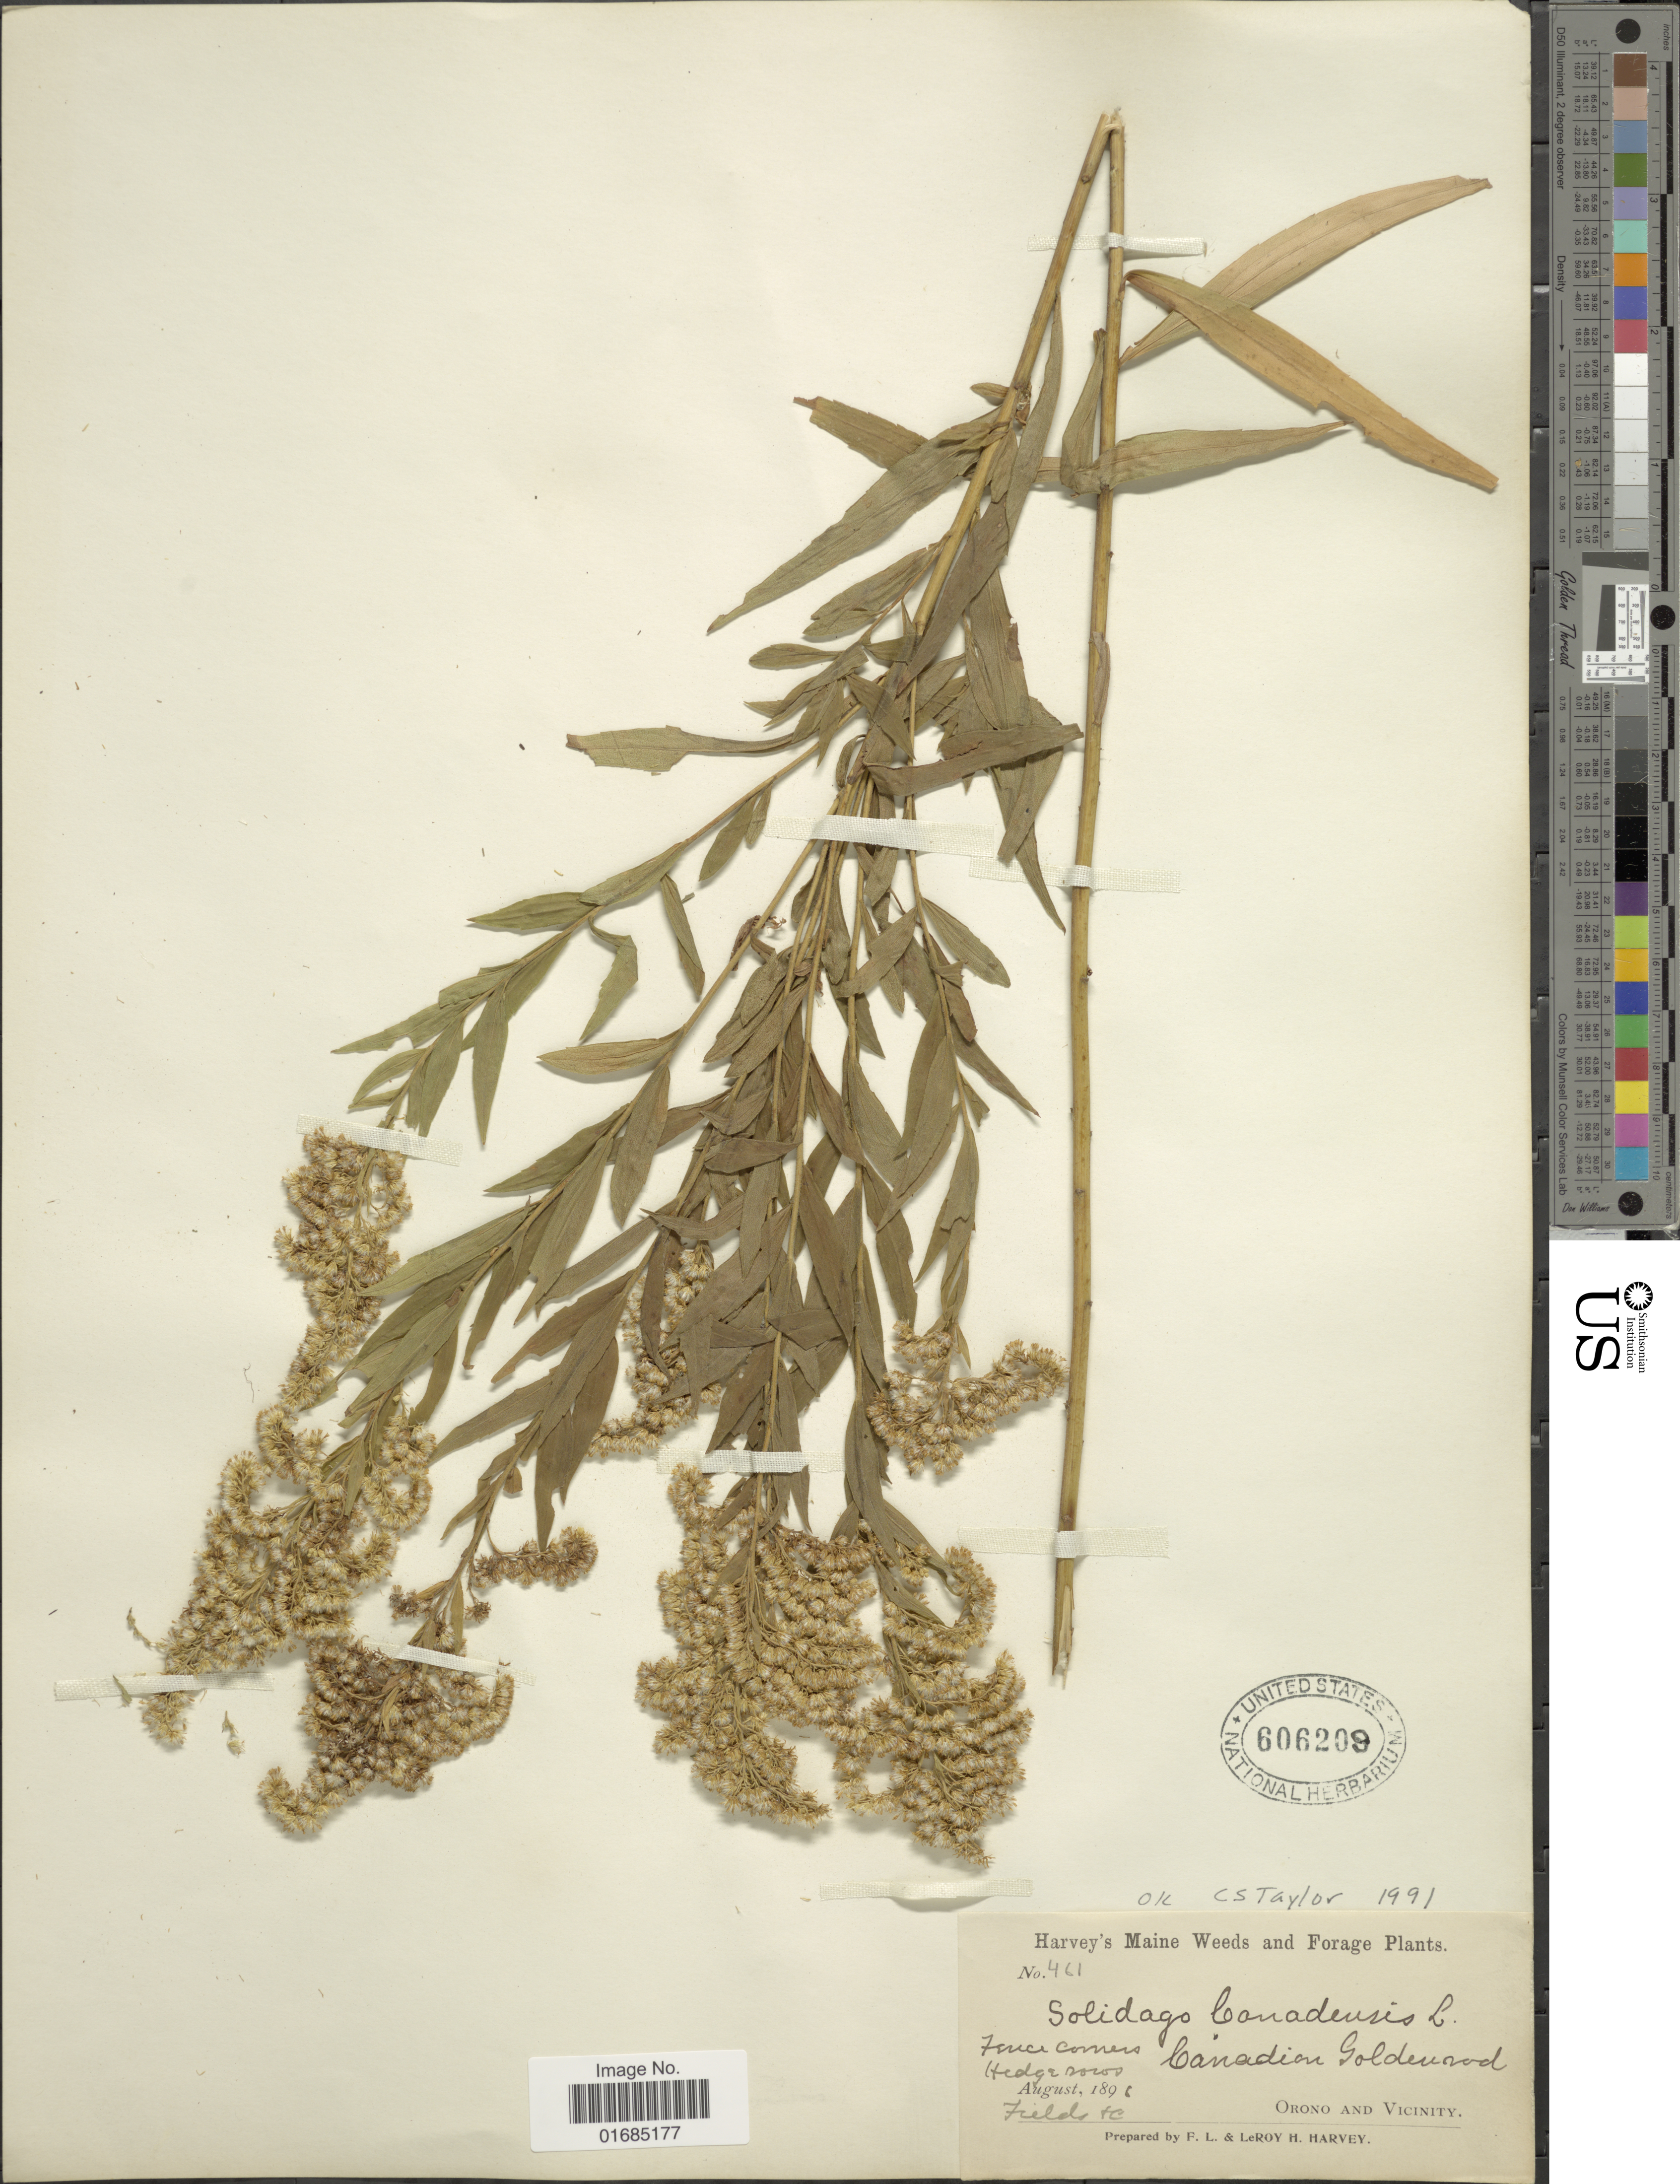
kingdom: Plantae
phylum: Tracheophyta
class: Magnoliopsida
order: Asterales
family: Asteraceae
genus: Solidago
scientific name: Solidago canadensis var. canadensis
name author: L.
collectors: F. L. Harvey & L. H. Harvey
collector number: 461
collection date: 1896-08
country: United States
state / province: Maine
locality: Maine, Orono and Vicinity.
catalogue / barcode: US 606209